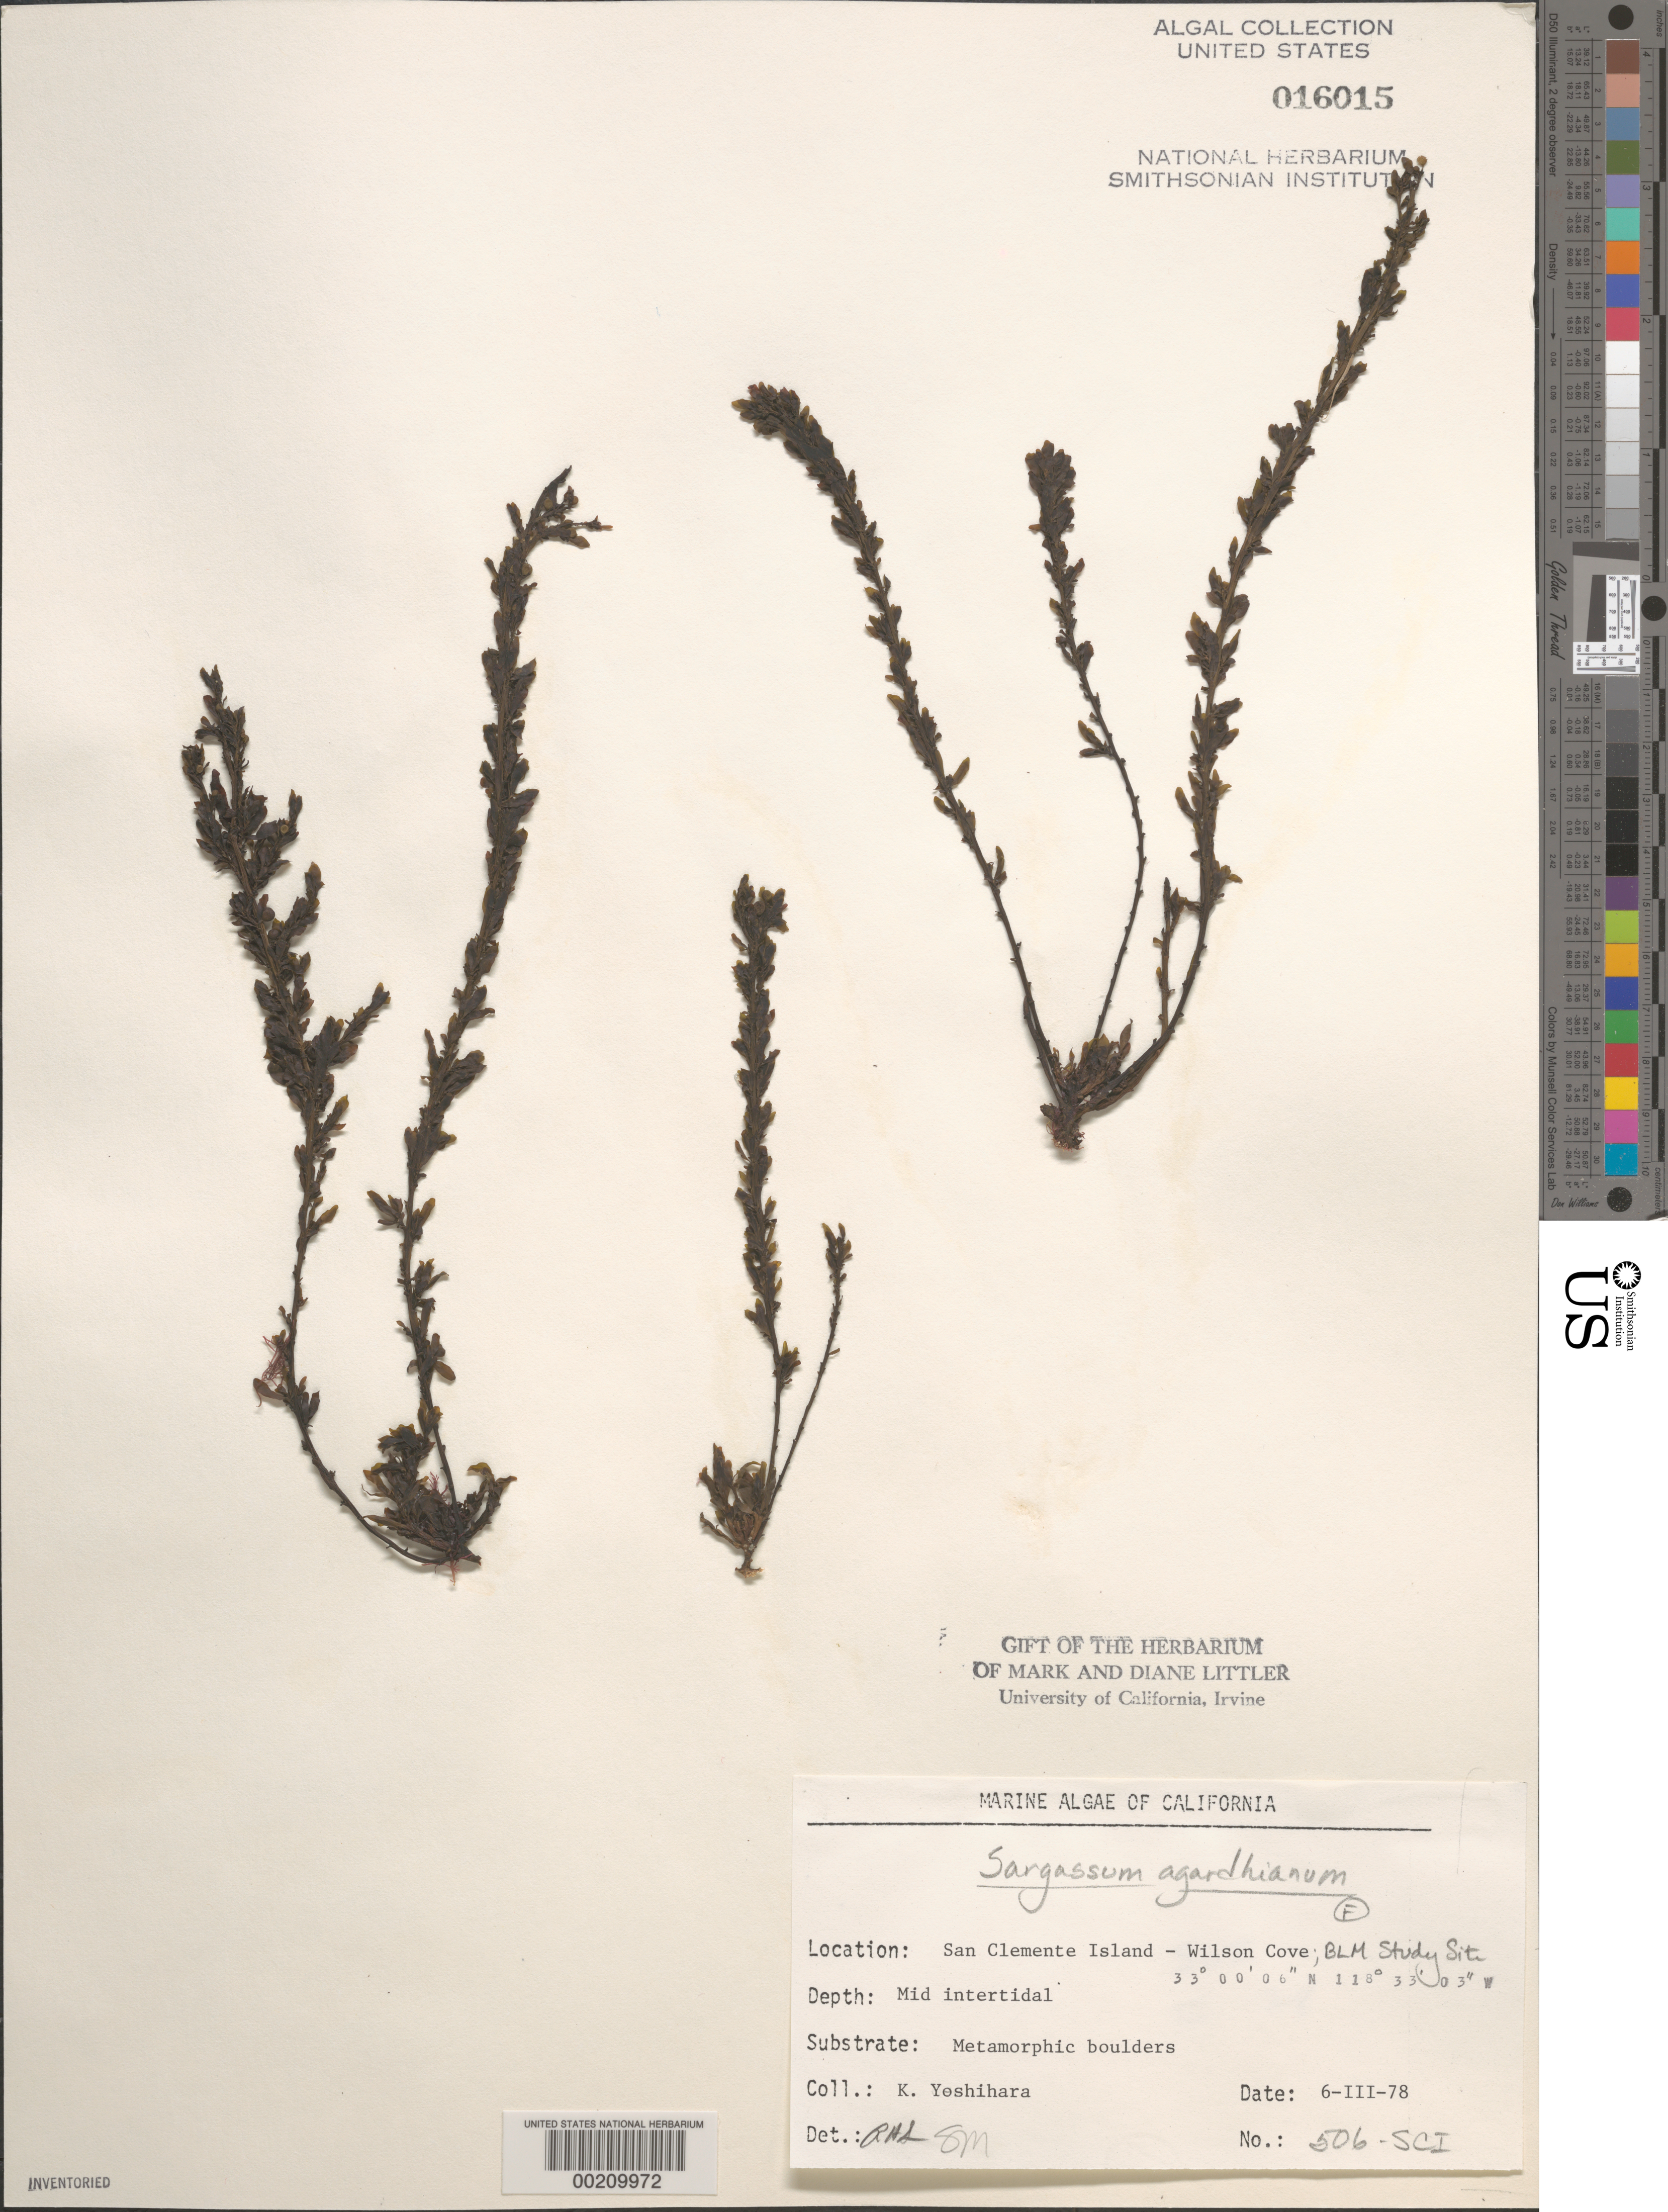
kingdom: Chromista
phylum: Ochrophyta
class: Phaeophyceae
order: Fucales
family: Sargassaceae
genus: Sargassum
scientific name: Sargassum agardhianum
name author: Farl. in J. Agardh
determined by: Sims, Robert H.; Murray, S. N.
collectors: K. Yoshihara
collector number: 506-sci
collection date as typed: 06 Mar 1978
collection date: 1978-03-06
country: United States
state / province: California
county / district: Los Angeles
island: San Clemente Island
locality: Wilson Cove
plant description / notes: BLM-SOCALBIGHT Rocky Intertidal Survey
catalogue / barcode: US 16015